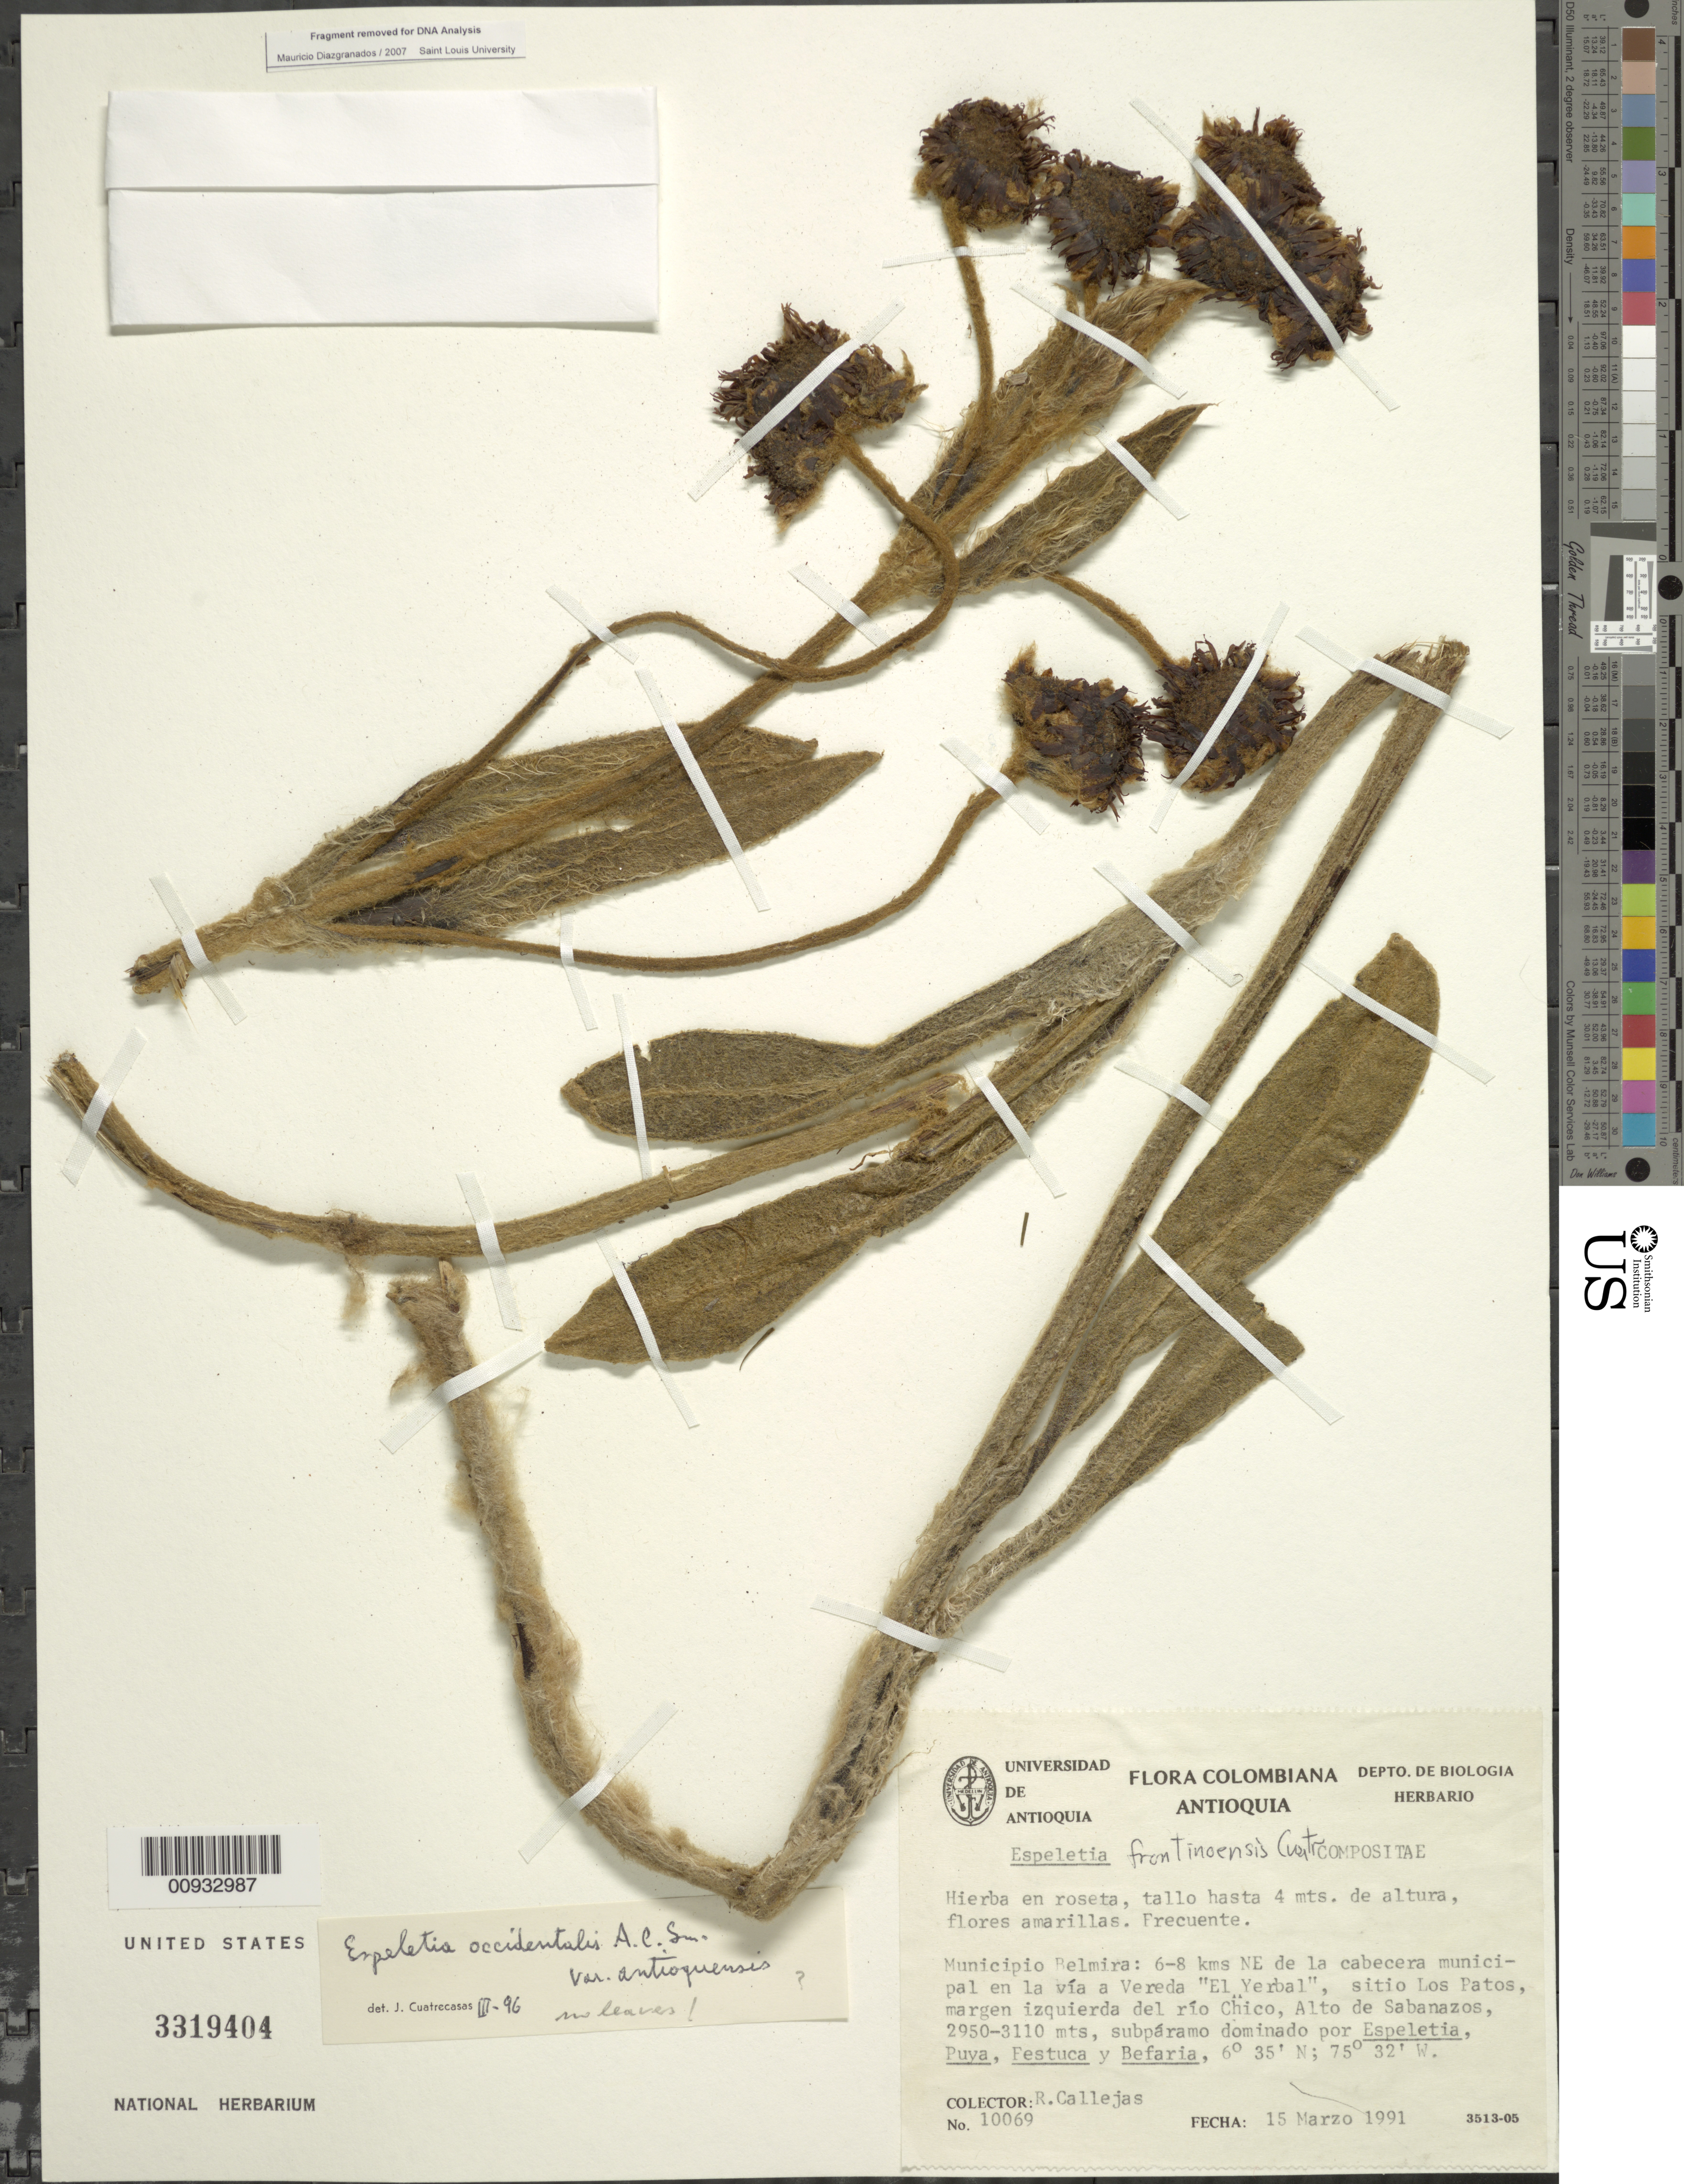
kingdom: Plantae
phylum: Tracheophyta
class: Magnoliopsida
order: Asterales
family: Asteraceae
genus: Espeletia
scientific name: Espeletia occidentalis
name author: A.C. Sm.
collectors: R. Callejas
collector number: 10069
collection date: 1991-03-15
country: Colombia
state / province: Antioquia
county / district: Belmira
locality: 6-8 km NE de la cabecera municipal en la vía a vereda "El Yerbal", sitio Los Patos, margen izquierda del río Chico, Alto de Sabanazos.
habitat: Subpáramo dominado por Espeletia, Puya, Festuca y Befaria. Frecuente.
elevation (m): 2950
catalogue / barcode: US 3319404